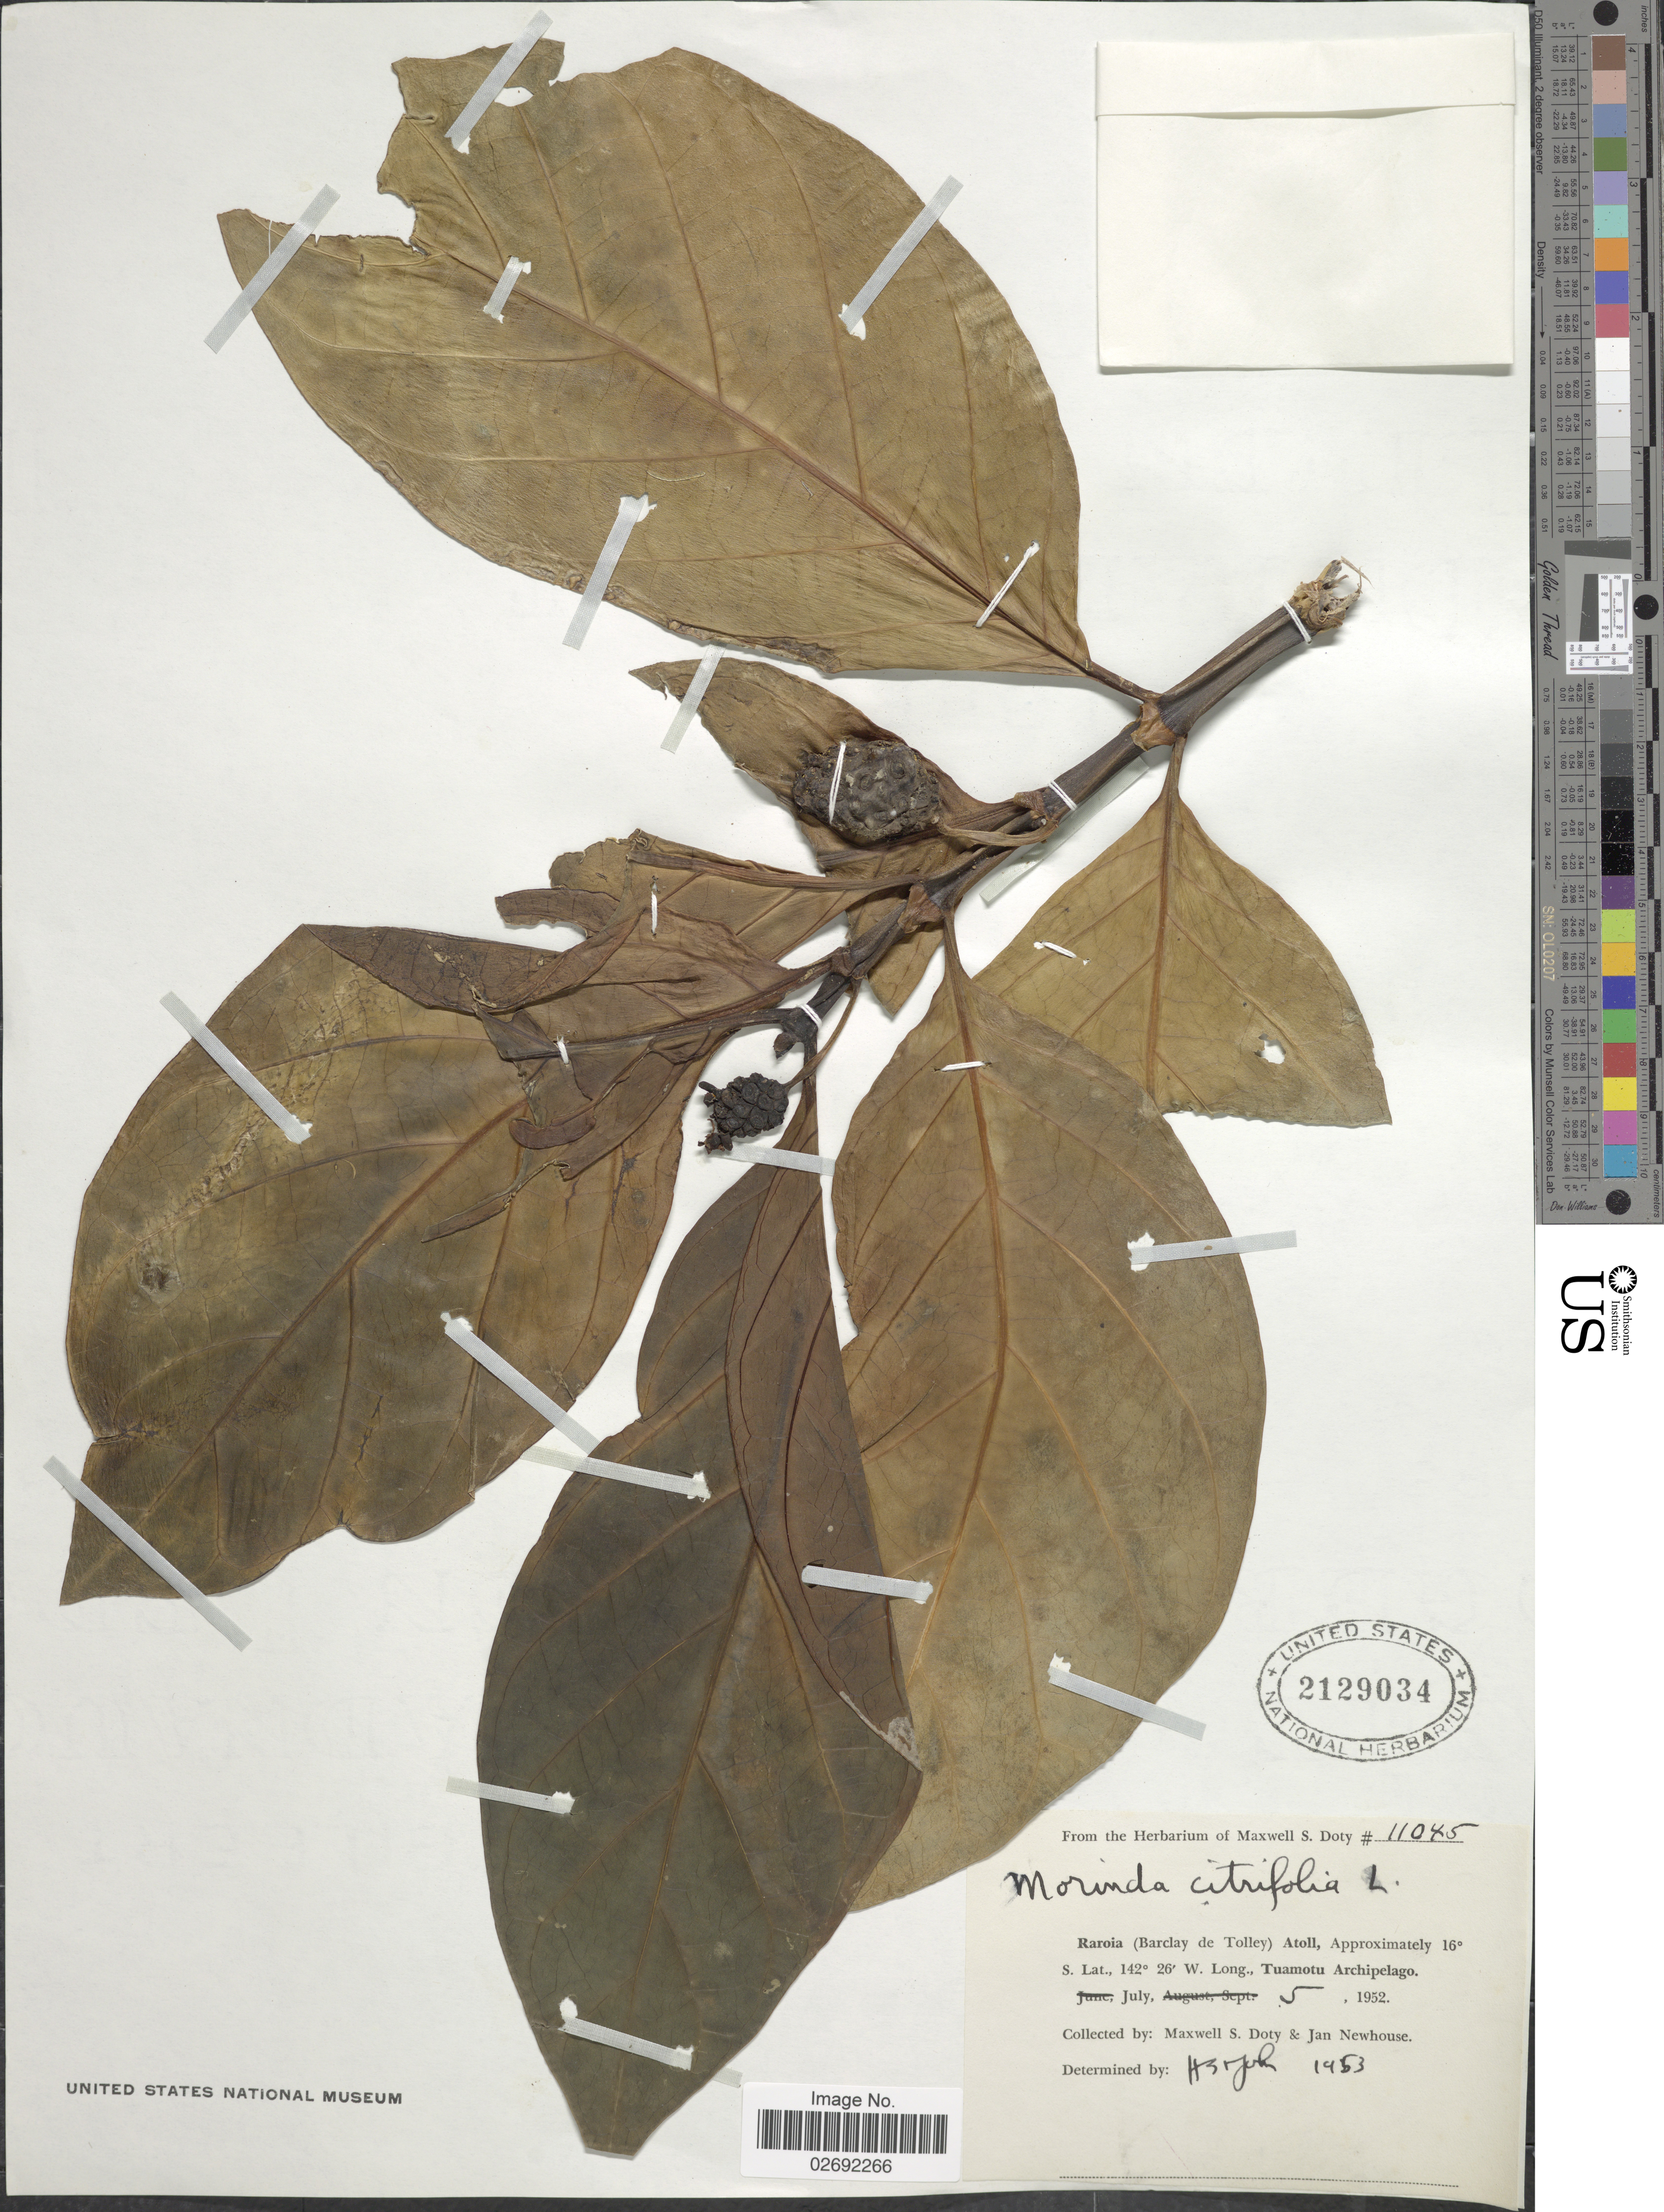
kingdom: Plantae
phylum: Tracheophyta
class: Magnoliopsida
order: Gentianales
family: Rubiaceae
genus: Morinda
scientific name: Morinda citrifolia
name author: L.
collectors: M. S. Doty & J. Newhouse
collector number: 11045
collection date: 1952-07-05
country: French Polynesia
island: Raroia [Barclay de Tolley] Atoll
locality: Raroia (Barclay de Tolley) Atoll, Tuamotu Archipelago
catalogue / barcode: US 2129034